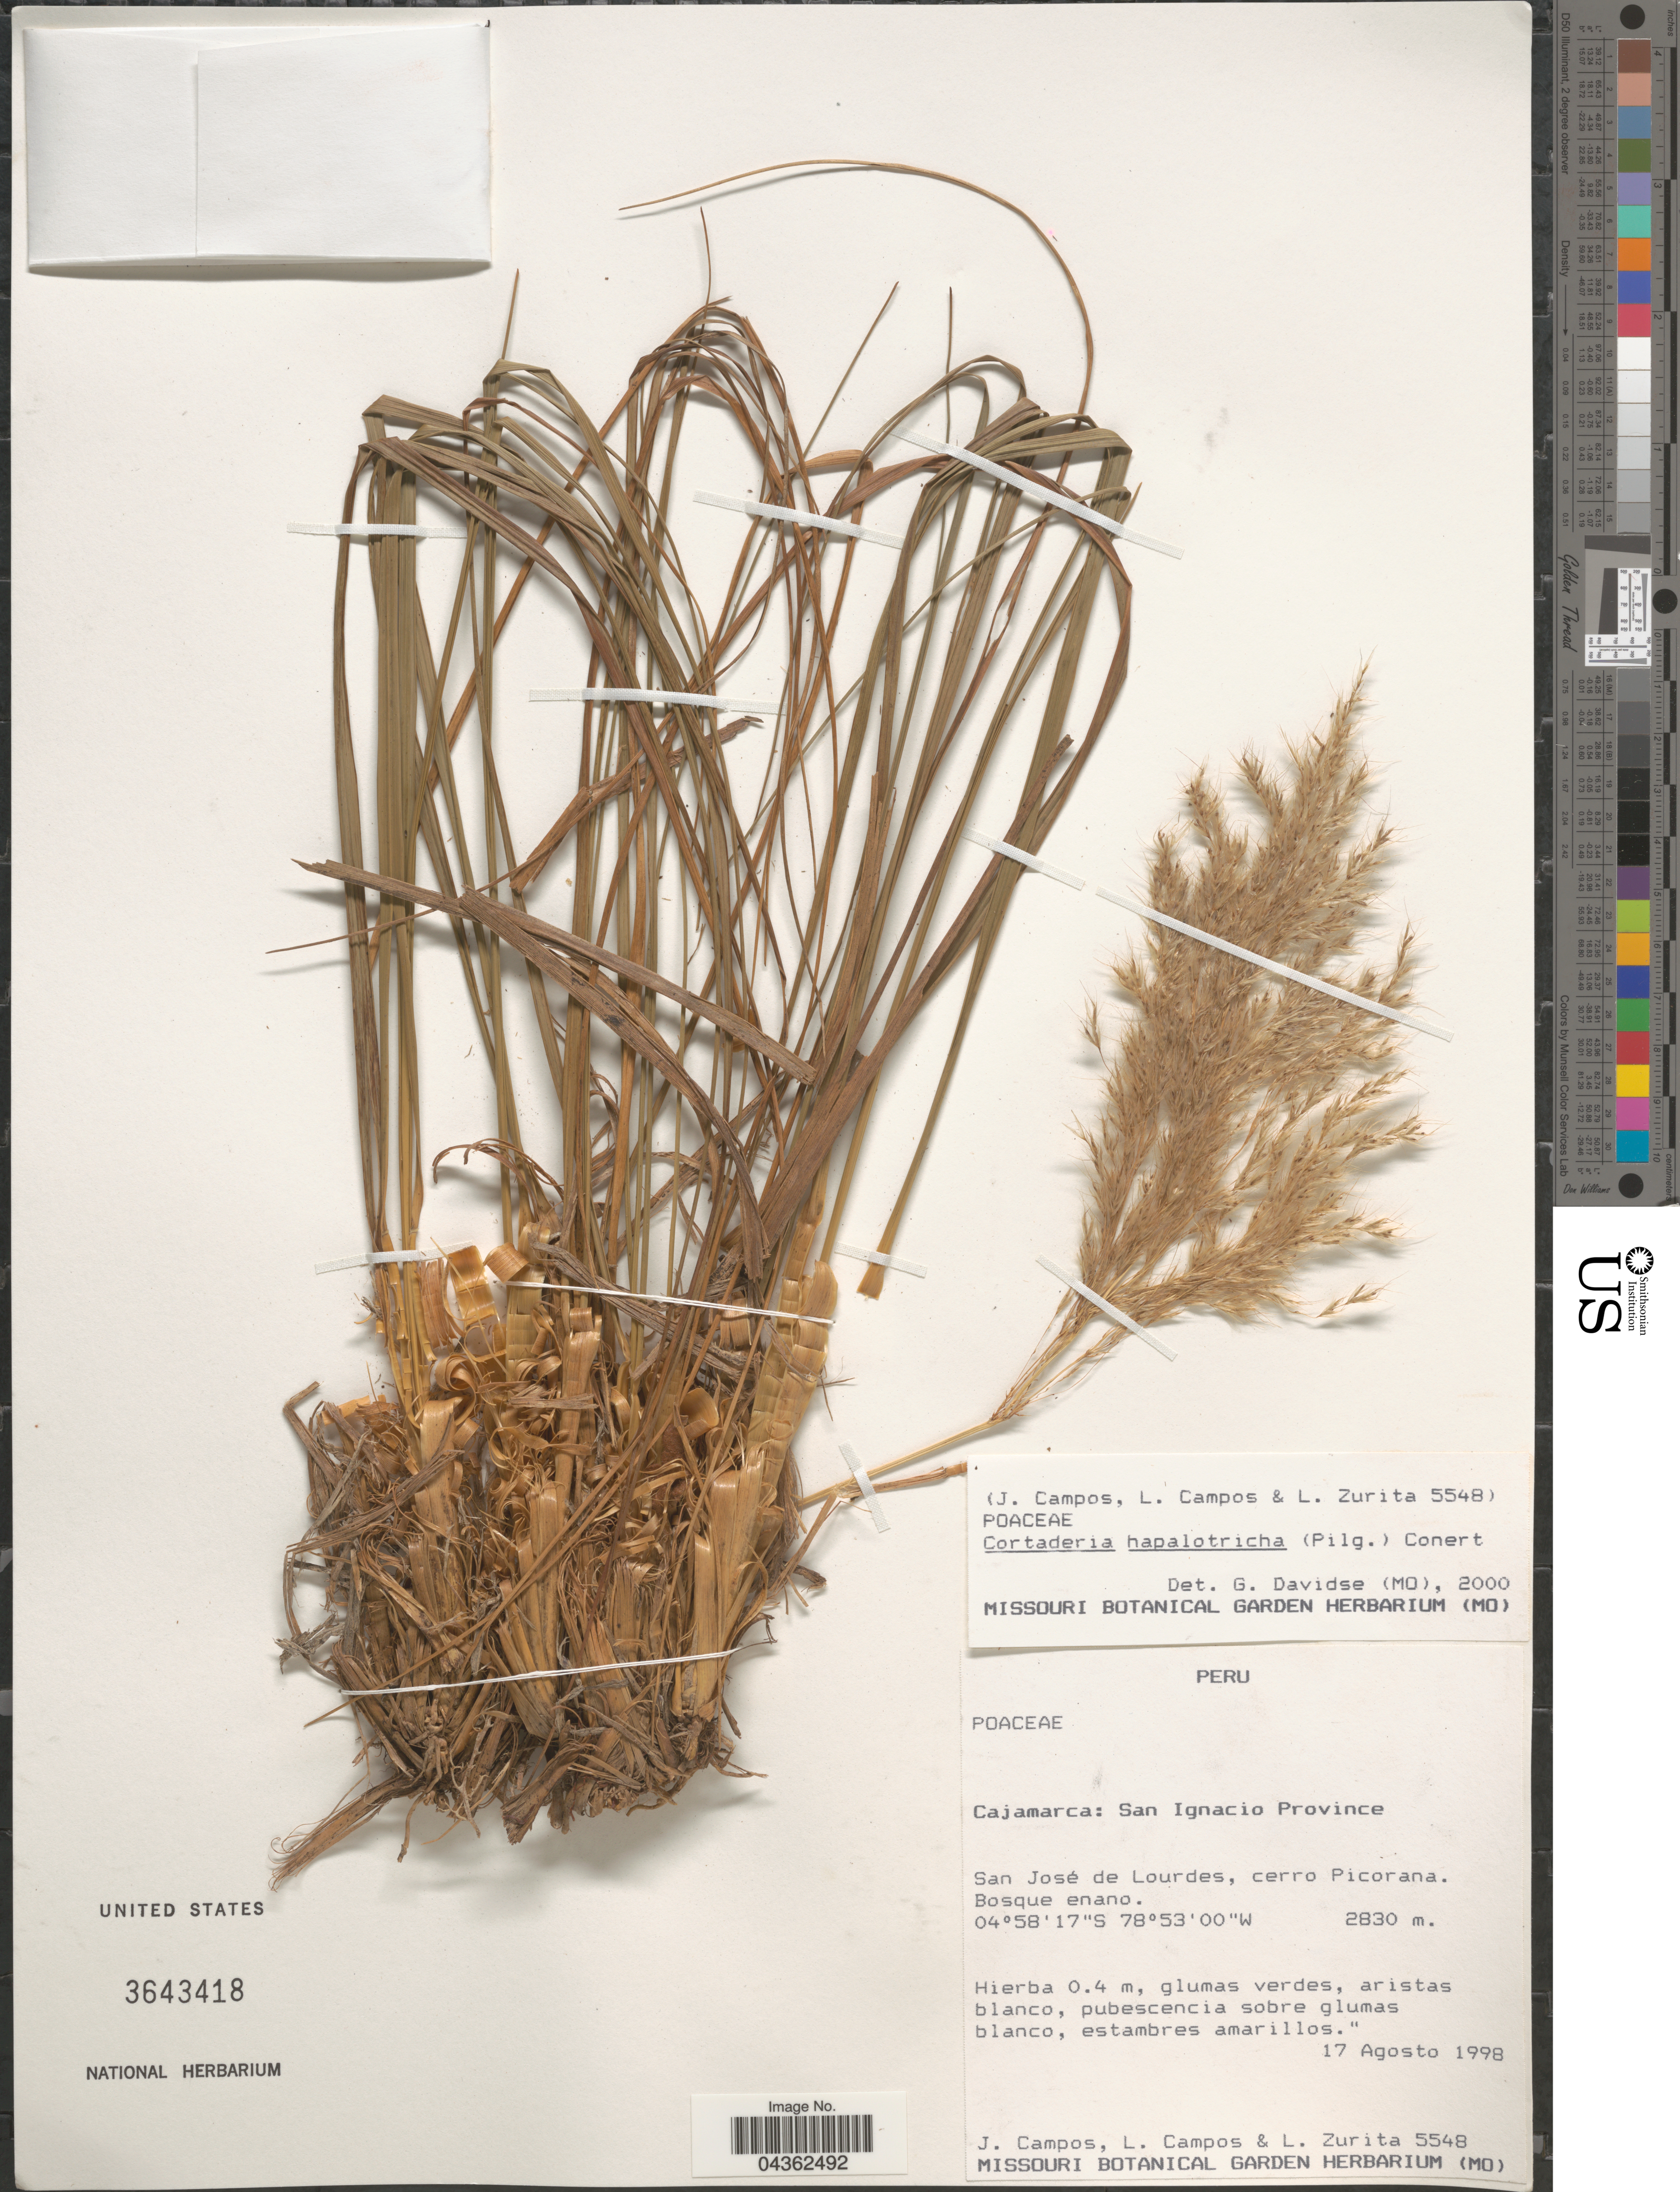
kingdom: Plantae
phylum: Tracheophyta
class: Liliopsida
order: Poales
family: Poaceae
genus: Cortaderia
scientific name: Cortaderia hapalotricha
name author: (Pilg.) Conert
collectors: J. Campos, L. Campos & L. Zurita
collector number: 5548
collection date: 1998-08-17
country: Peru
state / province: Cajamarca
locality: San Ignacio Province. San José de Lourdes, cerro Picorana.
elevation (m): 2830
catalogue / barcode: US 3643418